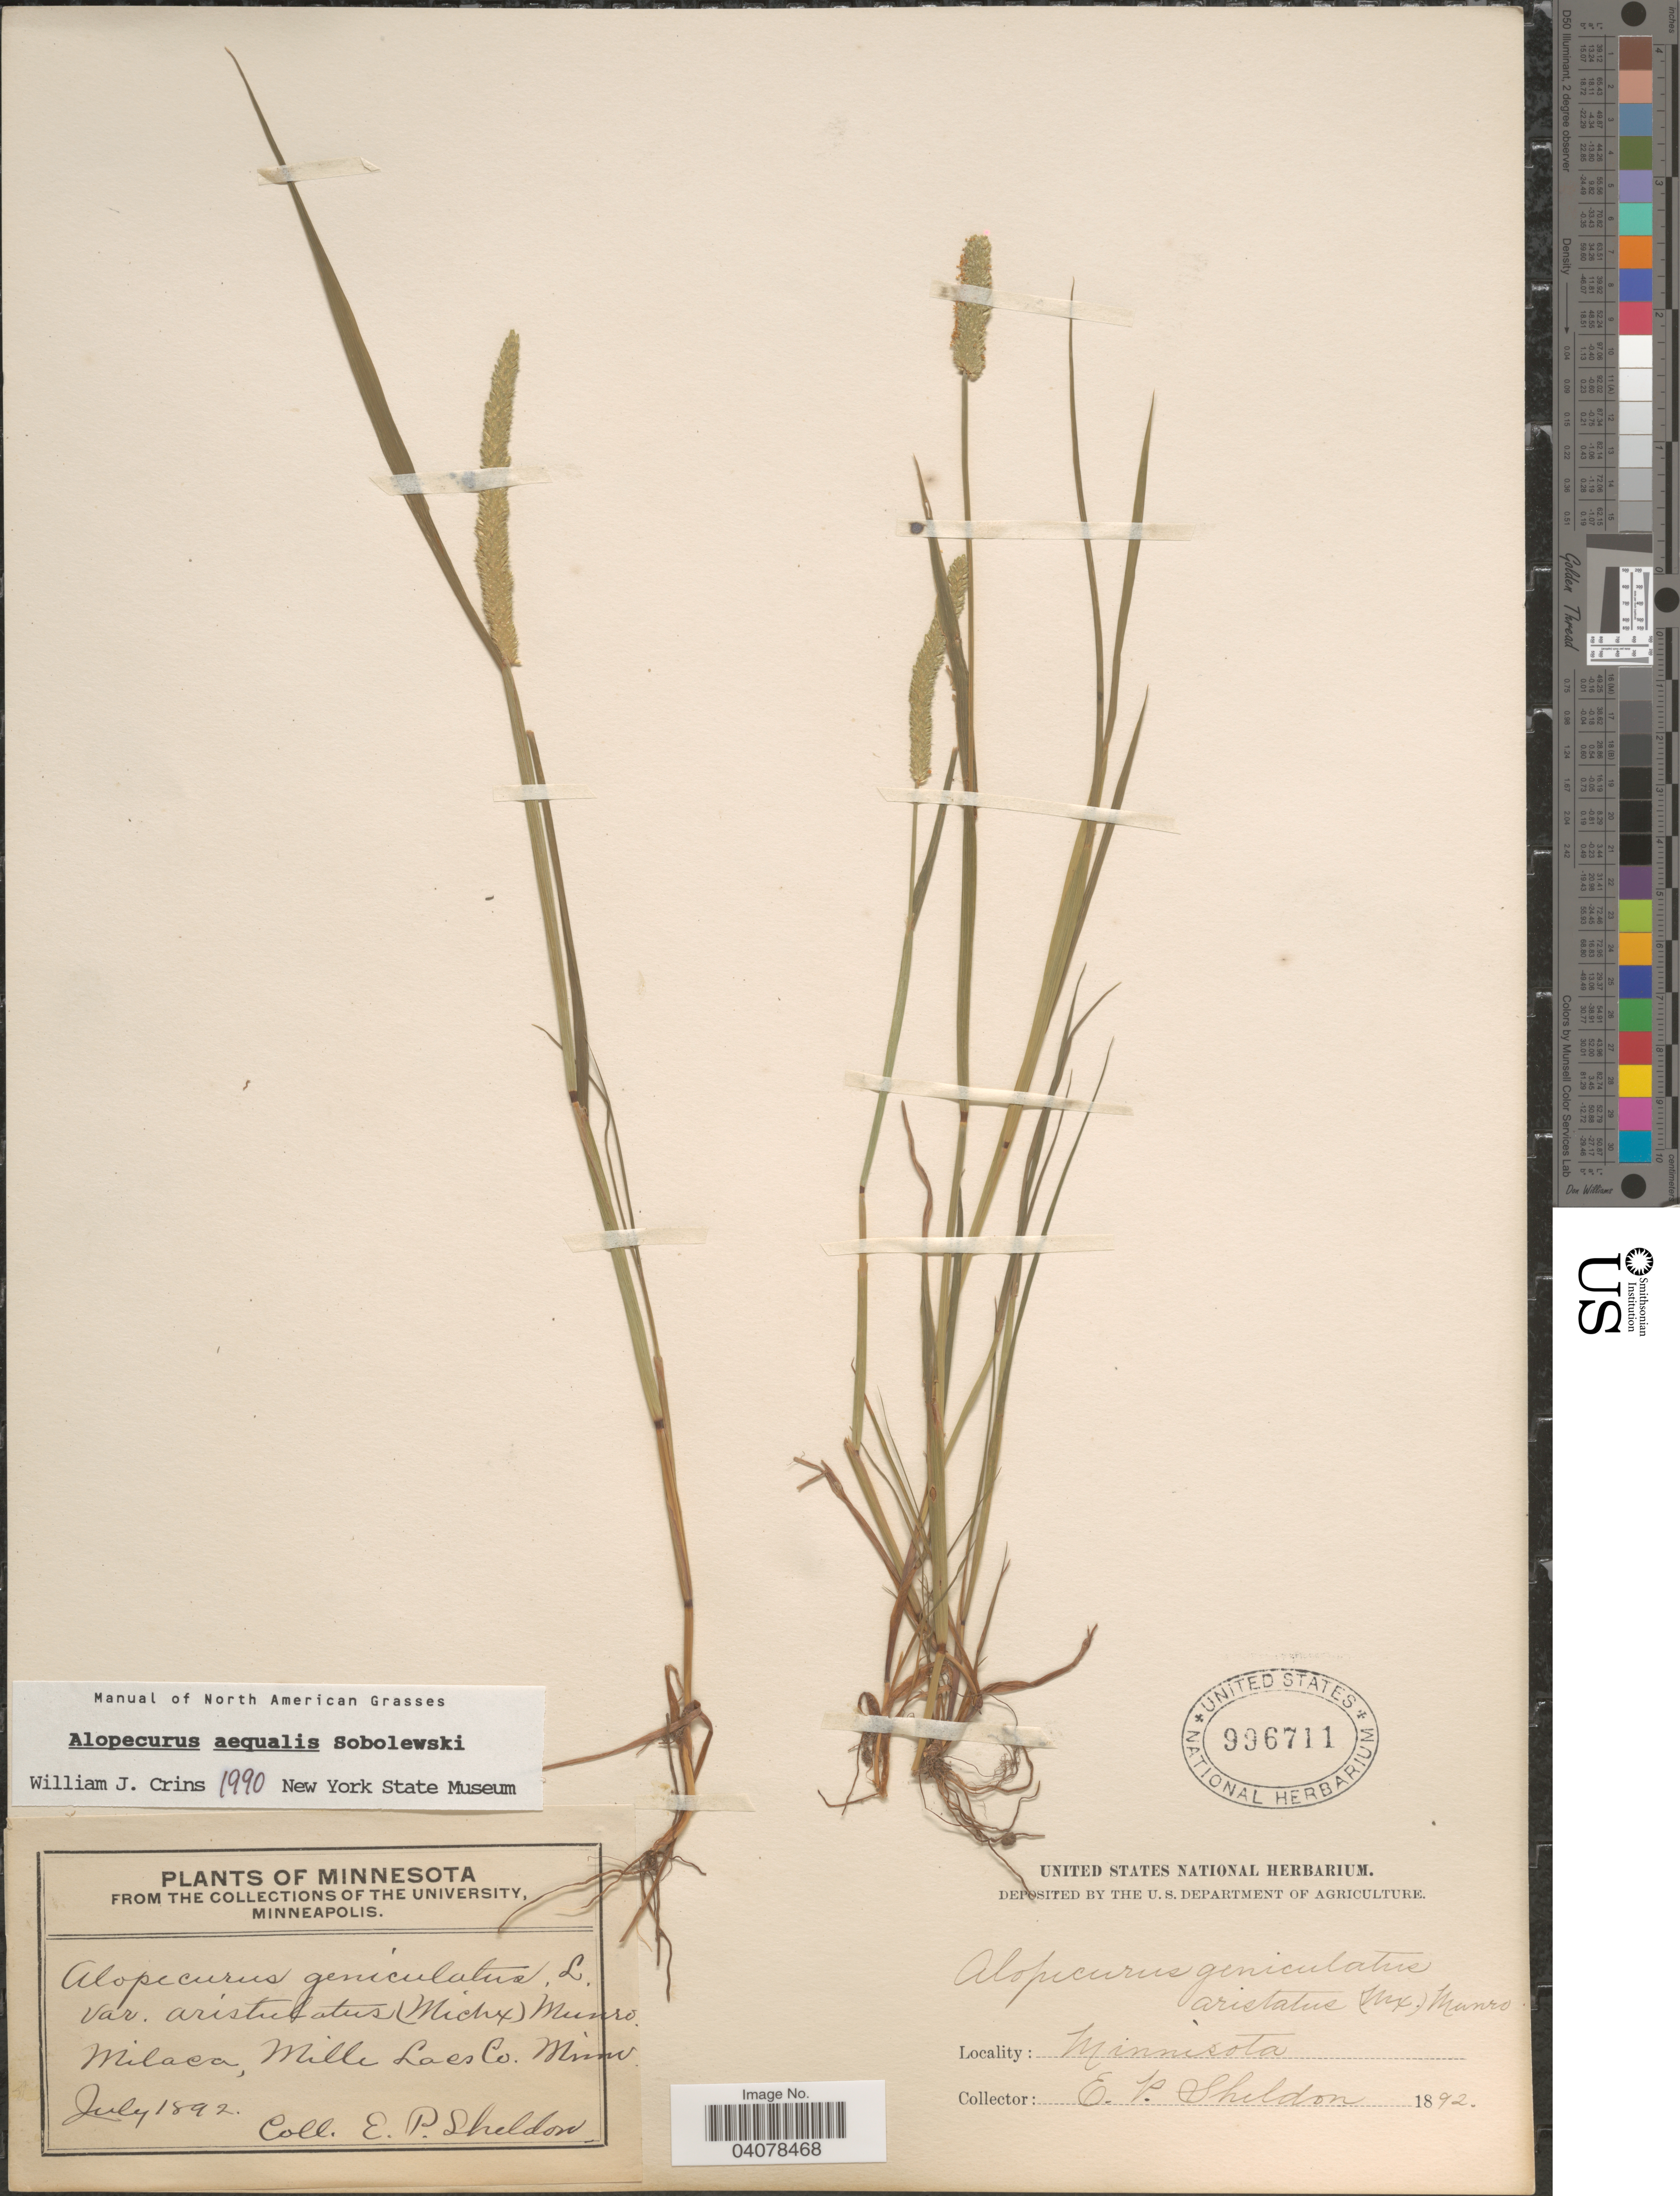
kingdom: Plantae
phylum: Tracheophyta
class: Liliopsida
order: Poales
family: Poaceae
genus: Alopecurus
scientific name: Alopecurus aequalis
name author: Sobol.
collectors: E. P. Sheldon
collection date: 1892-07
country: United States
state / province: Minnesota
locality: Milaca, Mill Lacs Co.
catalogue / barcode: US 996711